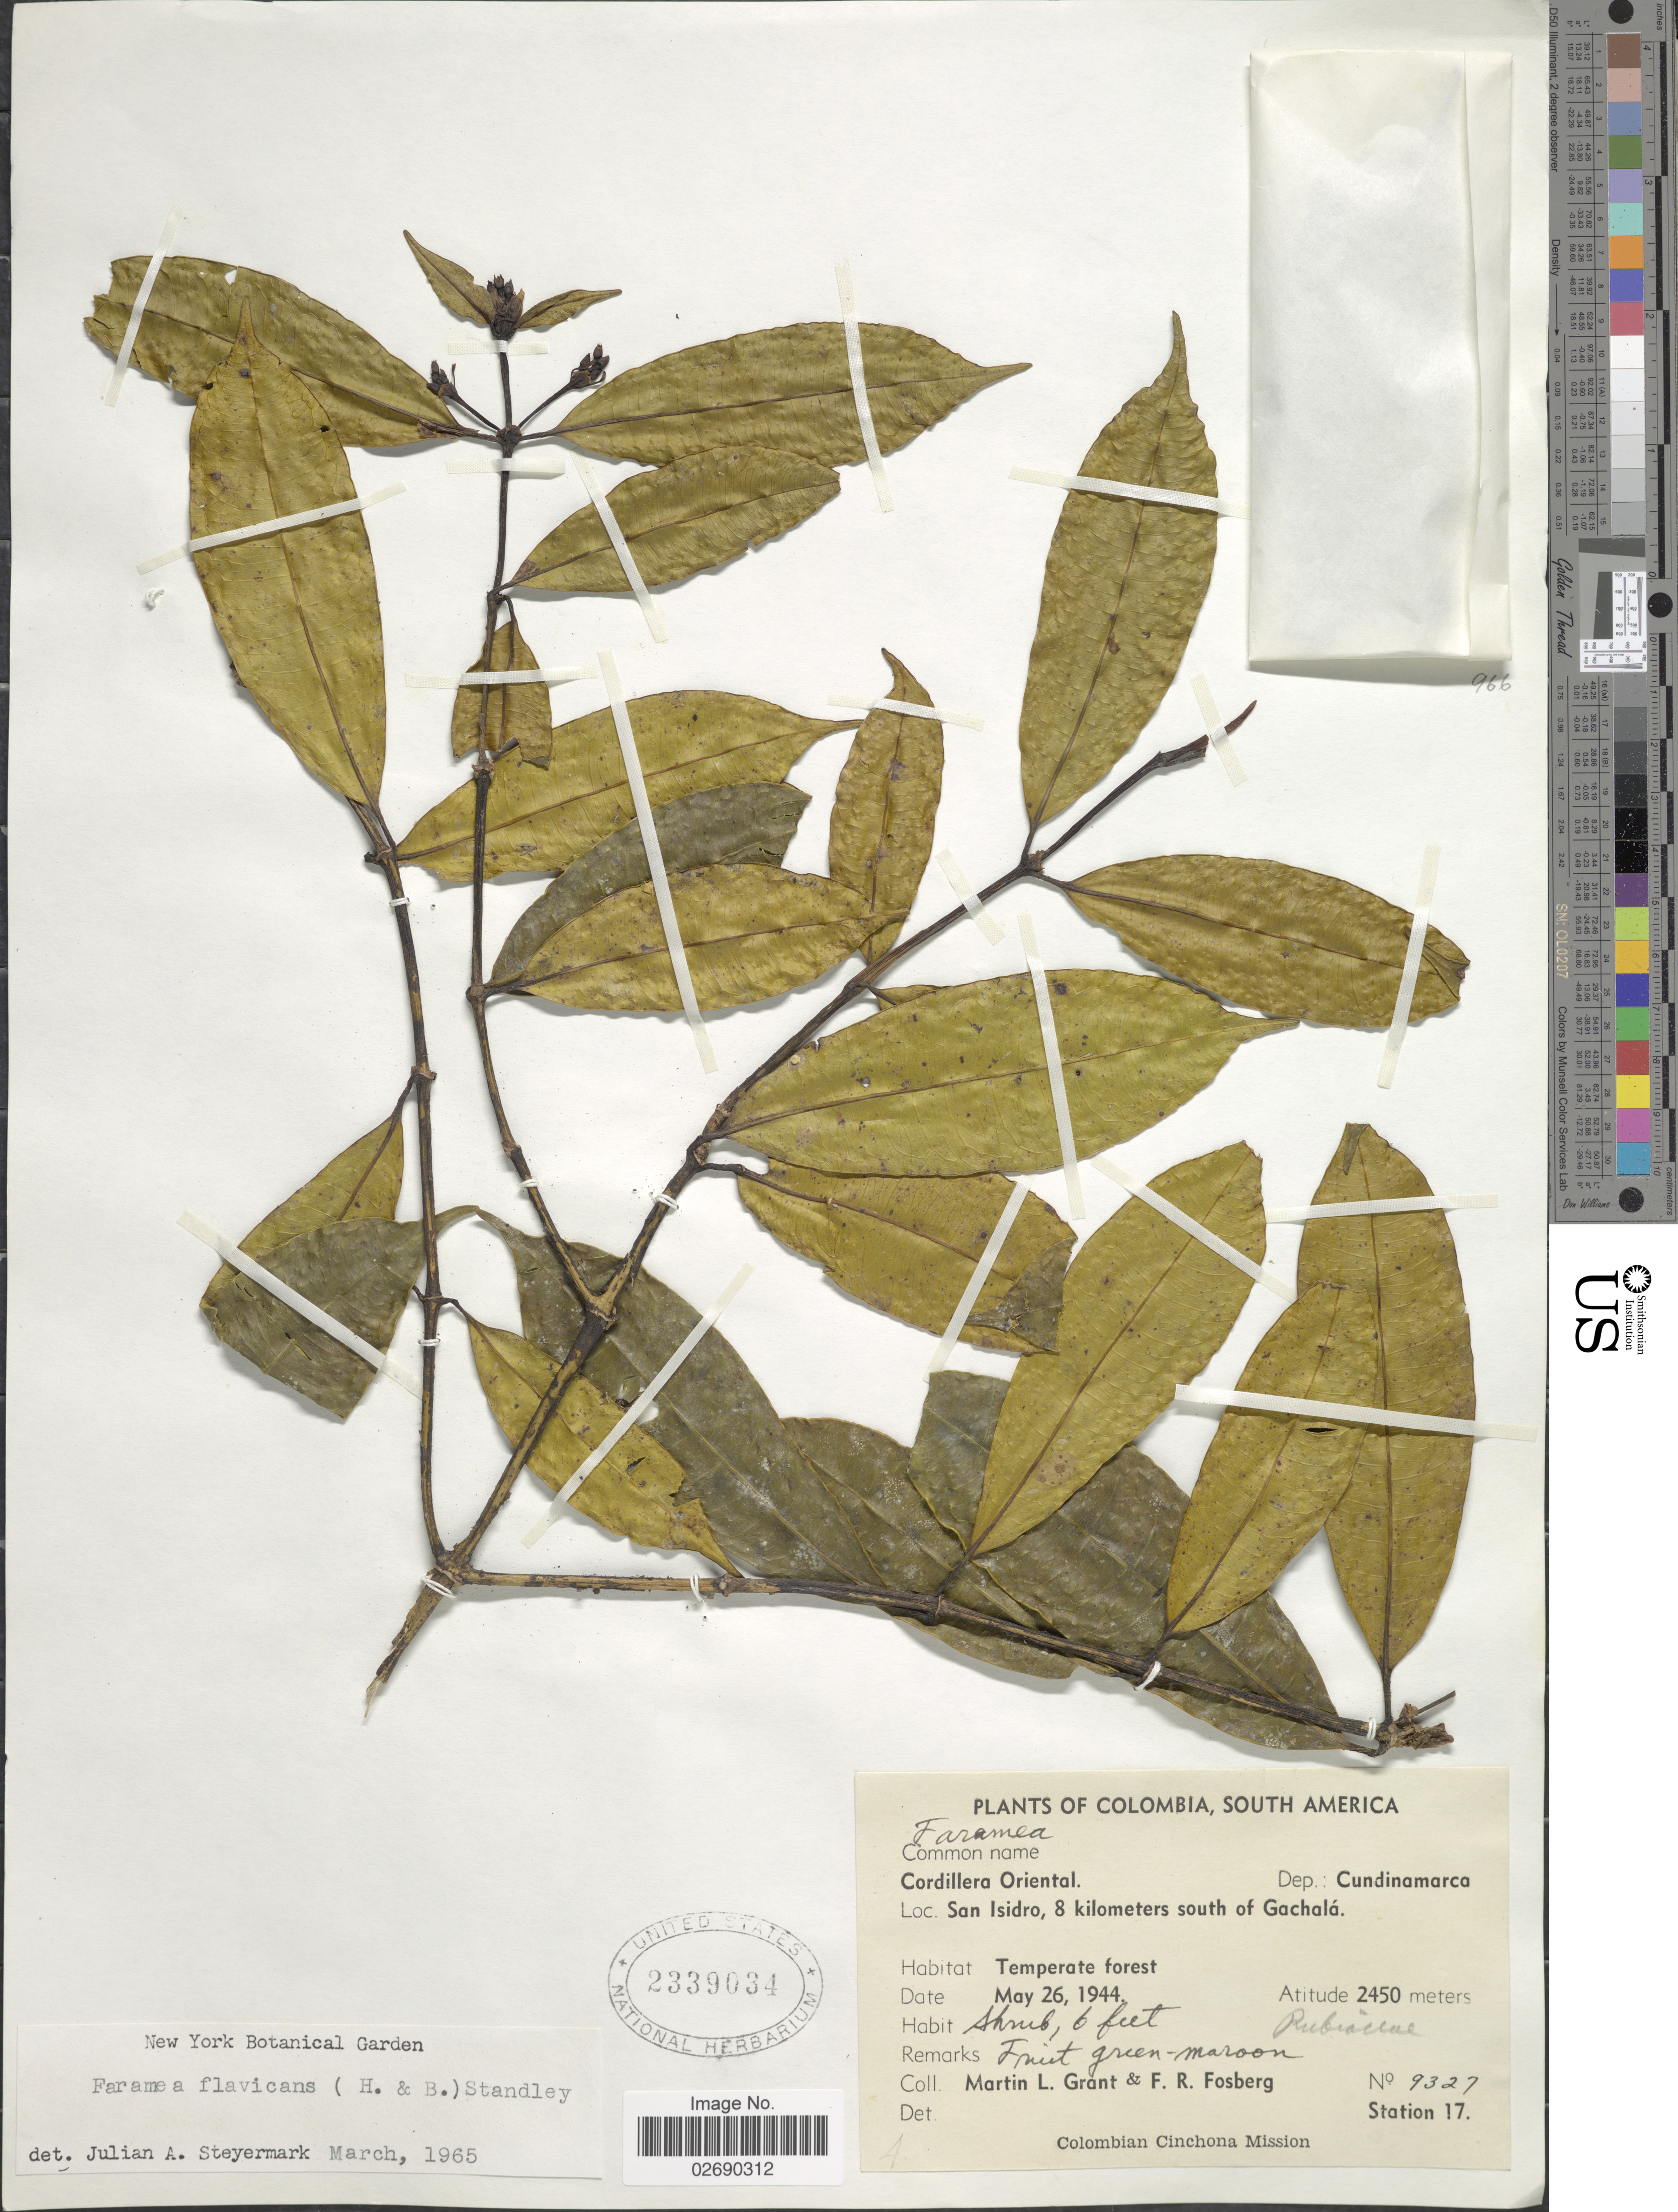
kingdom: Plantae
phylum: Tracheophyta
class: Magnoliopsida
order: Gentianales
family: Rubiaceae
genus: Faramea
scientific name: Faramea flavicans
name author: (Roem. & Schult.) Standl.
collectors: M. L. Grant & F. R. Fosberg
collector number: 9327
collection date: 1944-05-26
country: Colombia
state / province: Cundinamarca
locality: Cordillera Oriental, Dep: Cundinamarca, San isidro, 8 kilometers south of Gachalá, Temperate forest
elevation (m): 2450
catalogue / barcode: US 2339034